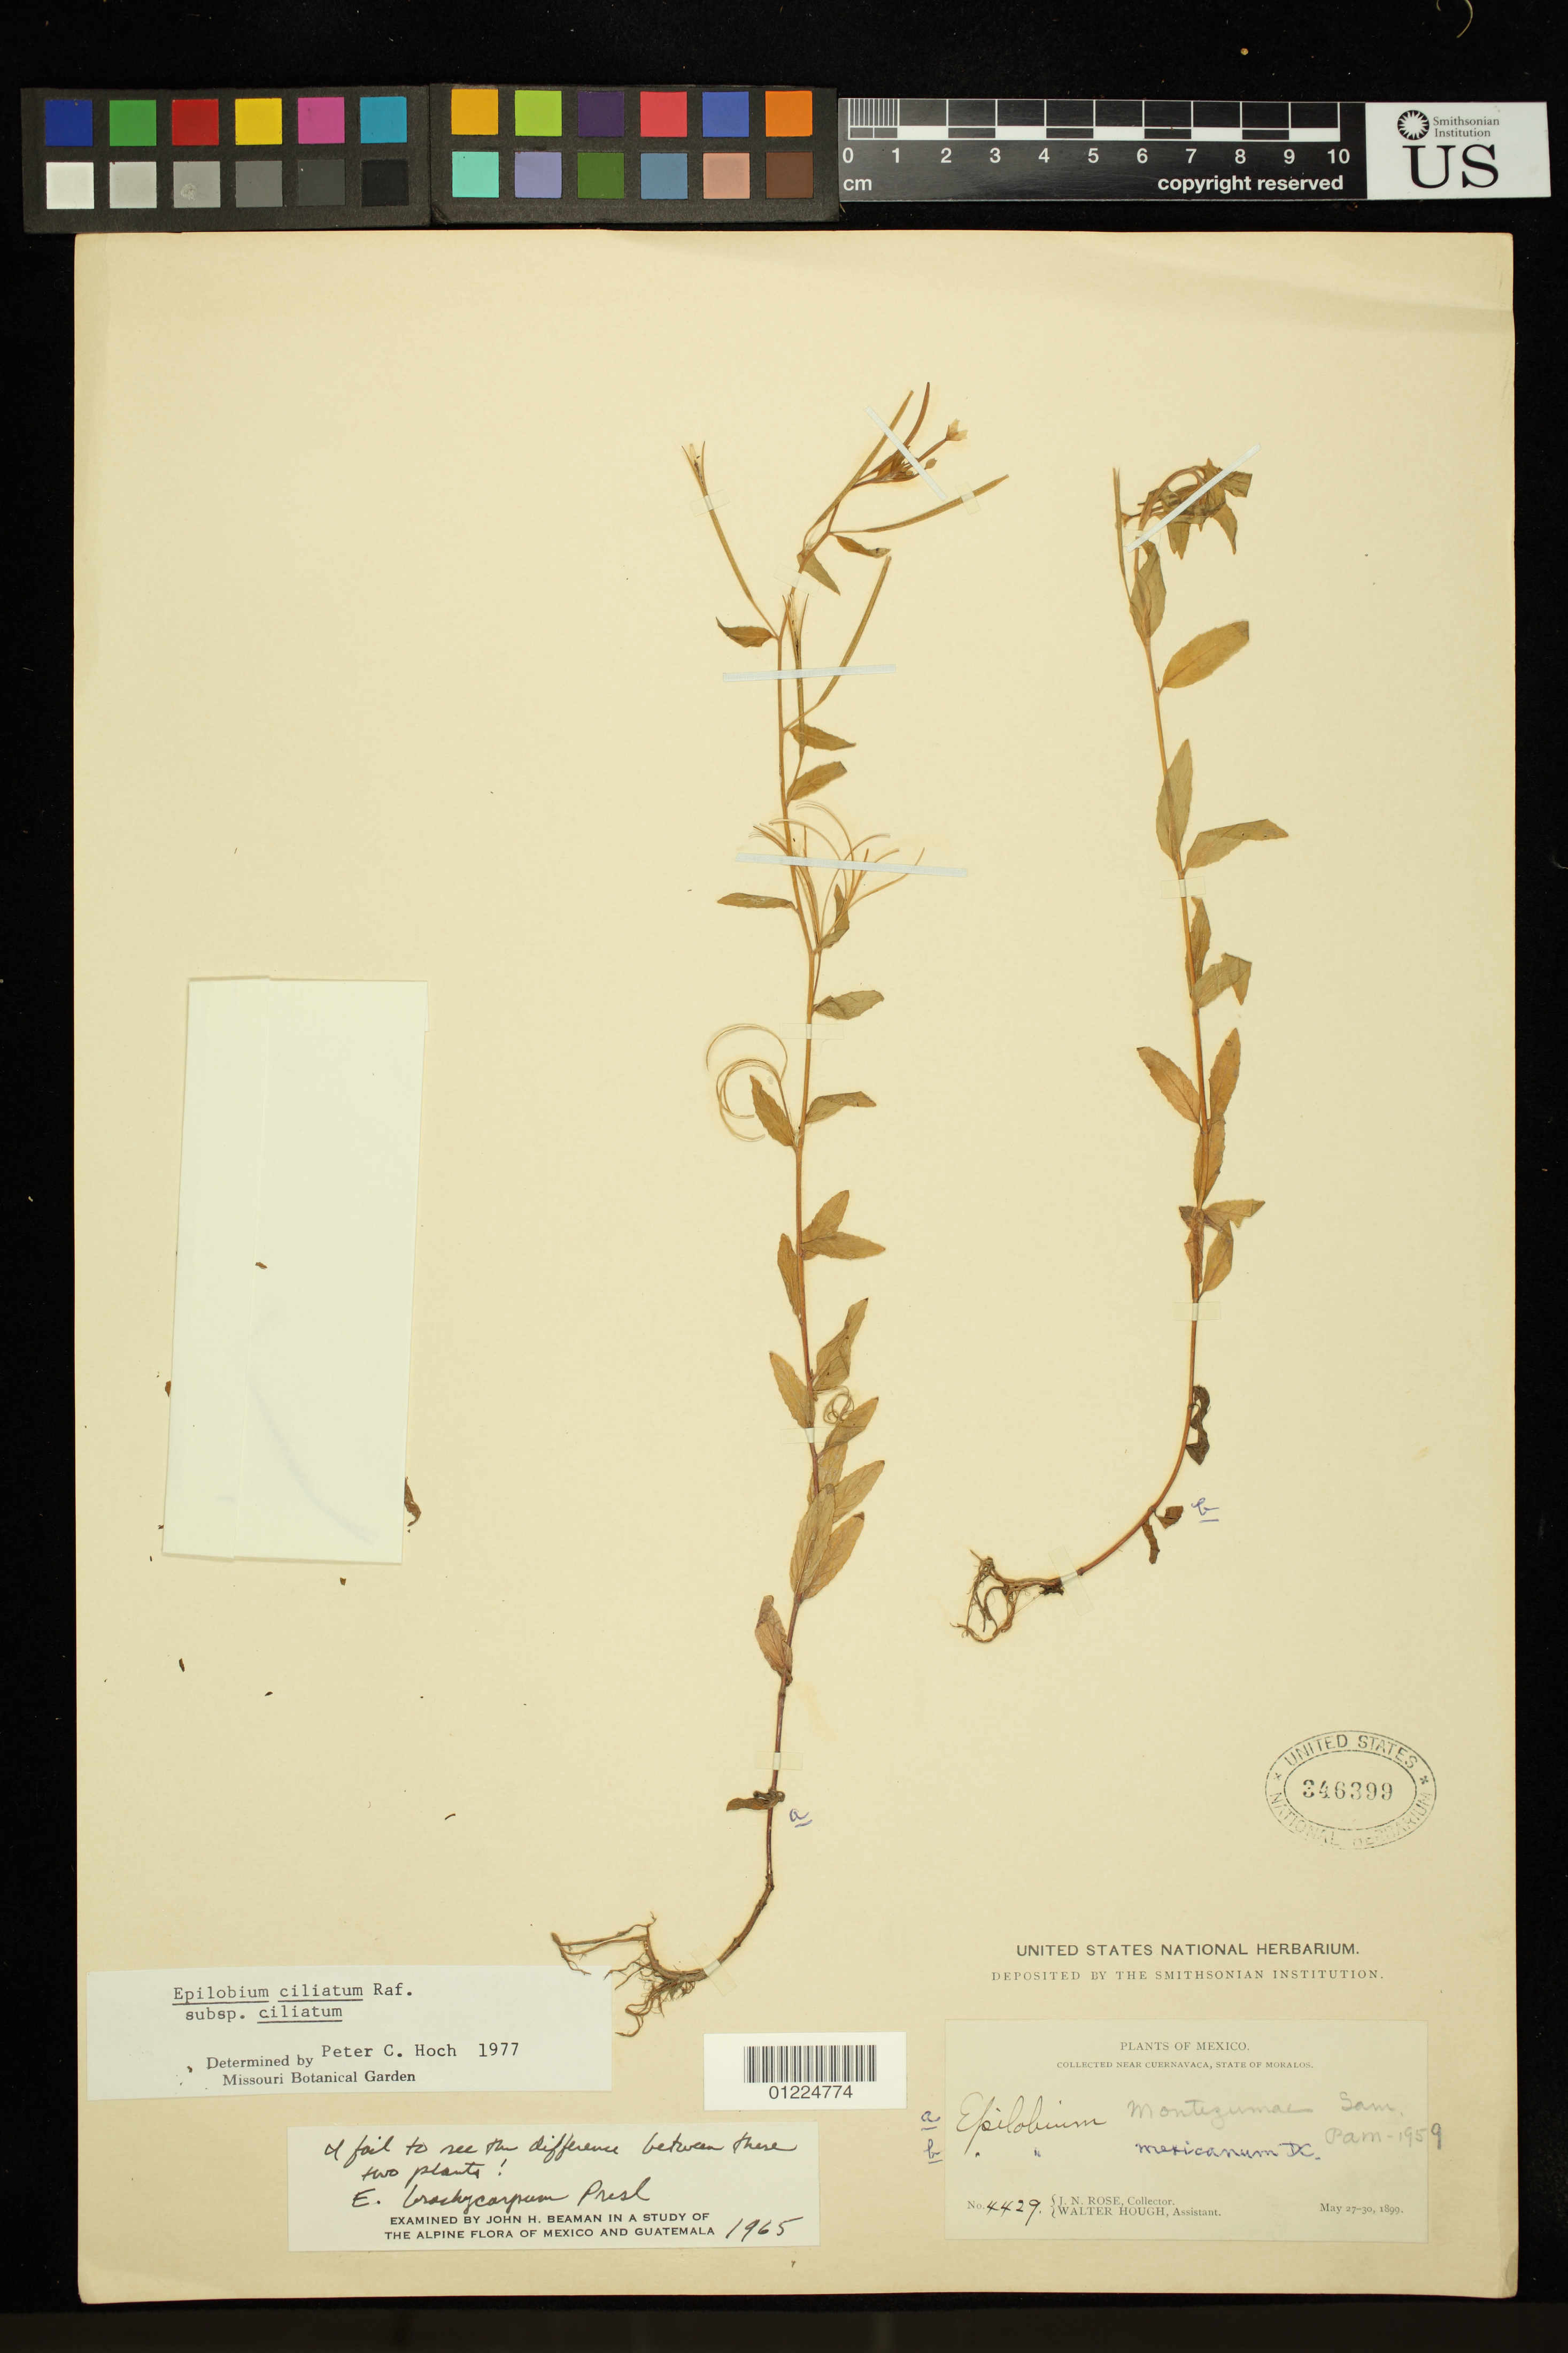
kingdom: Plantae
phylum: Tracheophyta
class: Magnoliopsida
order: Myrtales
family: Onagraceae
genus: Epilobium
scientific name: Epilobium ciliatum subsp. ciliatum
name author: Raf.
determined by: Hoch, P. C.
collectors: J. N. Rose & W. Hough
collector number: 4429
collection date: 1899-05-27/1899-05-30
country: Mexico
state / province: Morelos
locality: Near Cuernavaca.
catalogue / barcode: US 346399